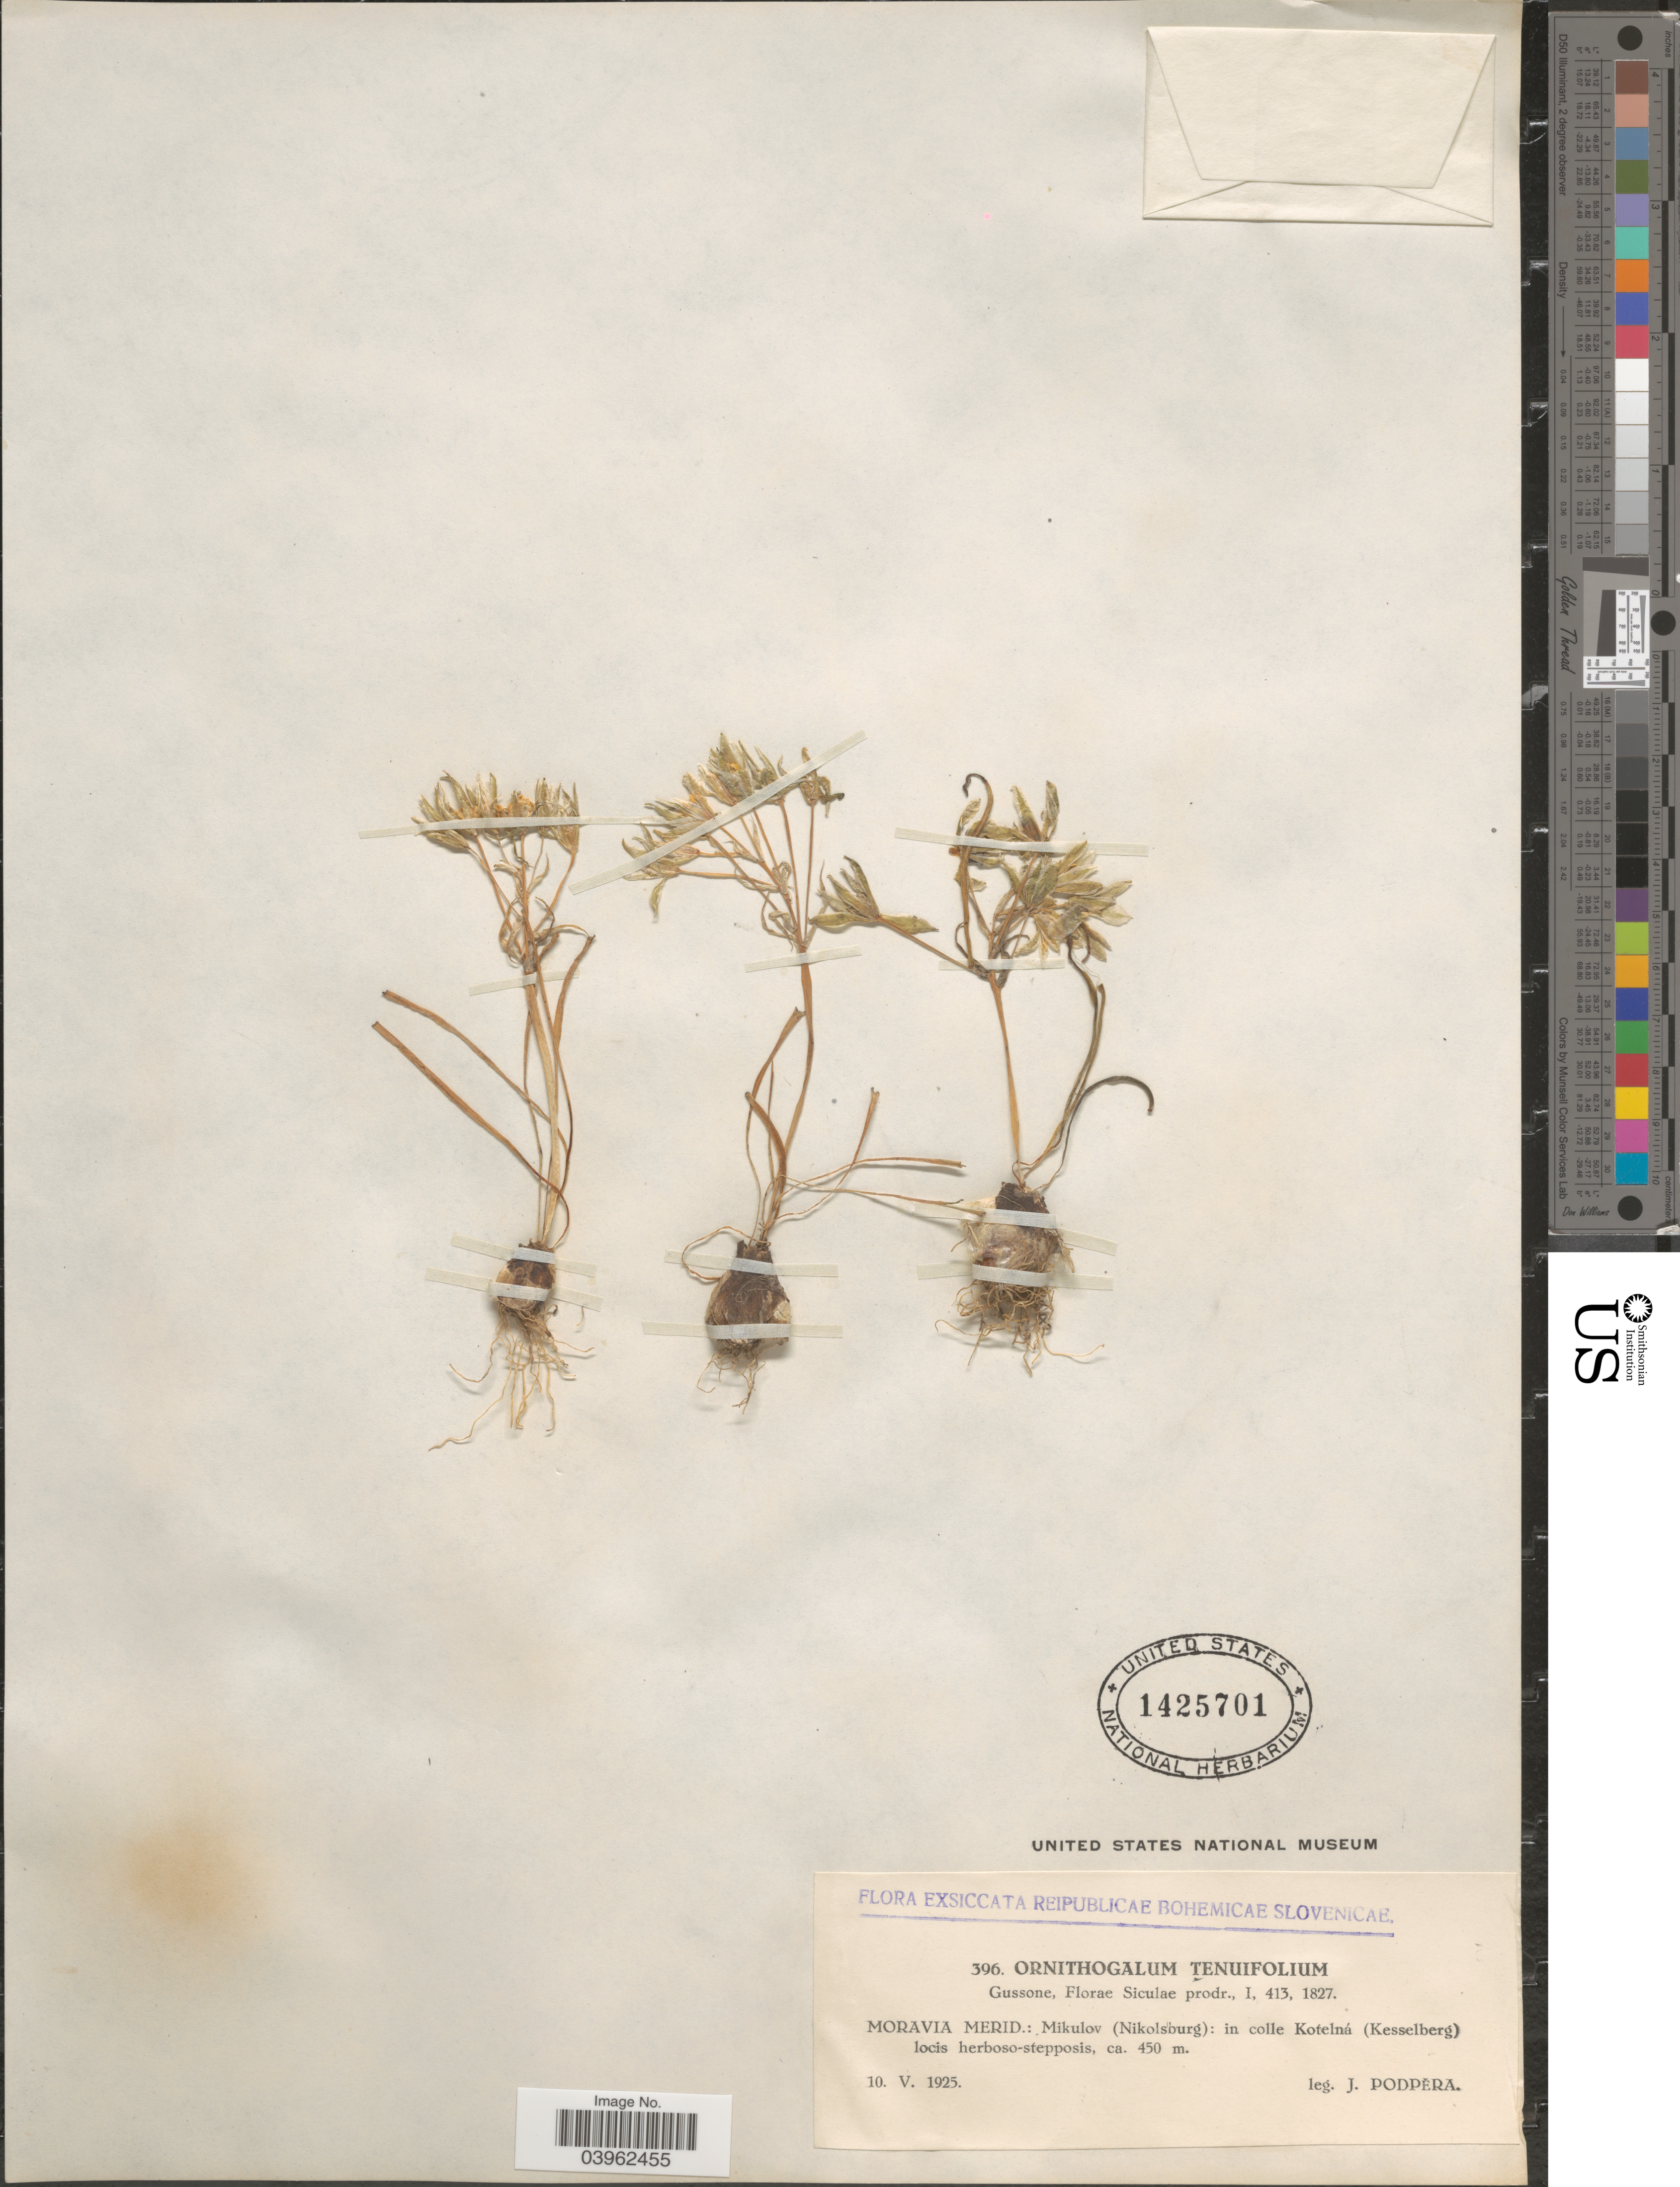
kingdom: Plantae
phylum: Tracheophyta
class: Liliopsida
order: Asparagales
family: Asparagaceae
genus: Ornithogalum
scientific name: Ornithogalum tenuifolium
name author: F. Delaroche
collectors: J. Podpera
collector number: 396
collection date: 1925-05-10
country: Czechia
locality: Moravia Merid.: Mikulov (Nikolsburg): in colle Kotelná (Kesselberg) locis herboso-stepposis.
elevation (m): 450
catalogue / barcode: US 1425701